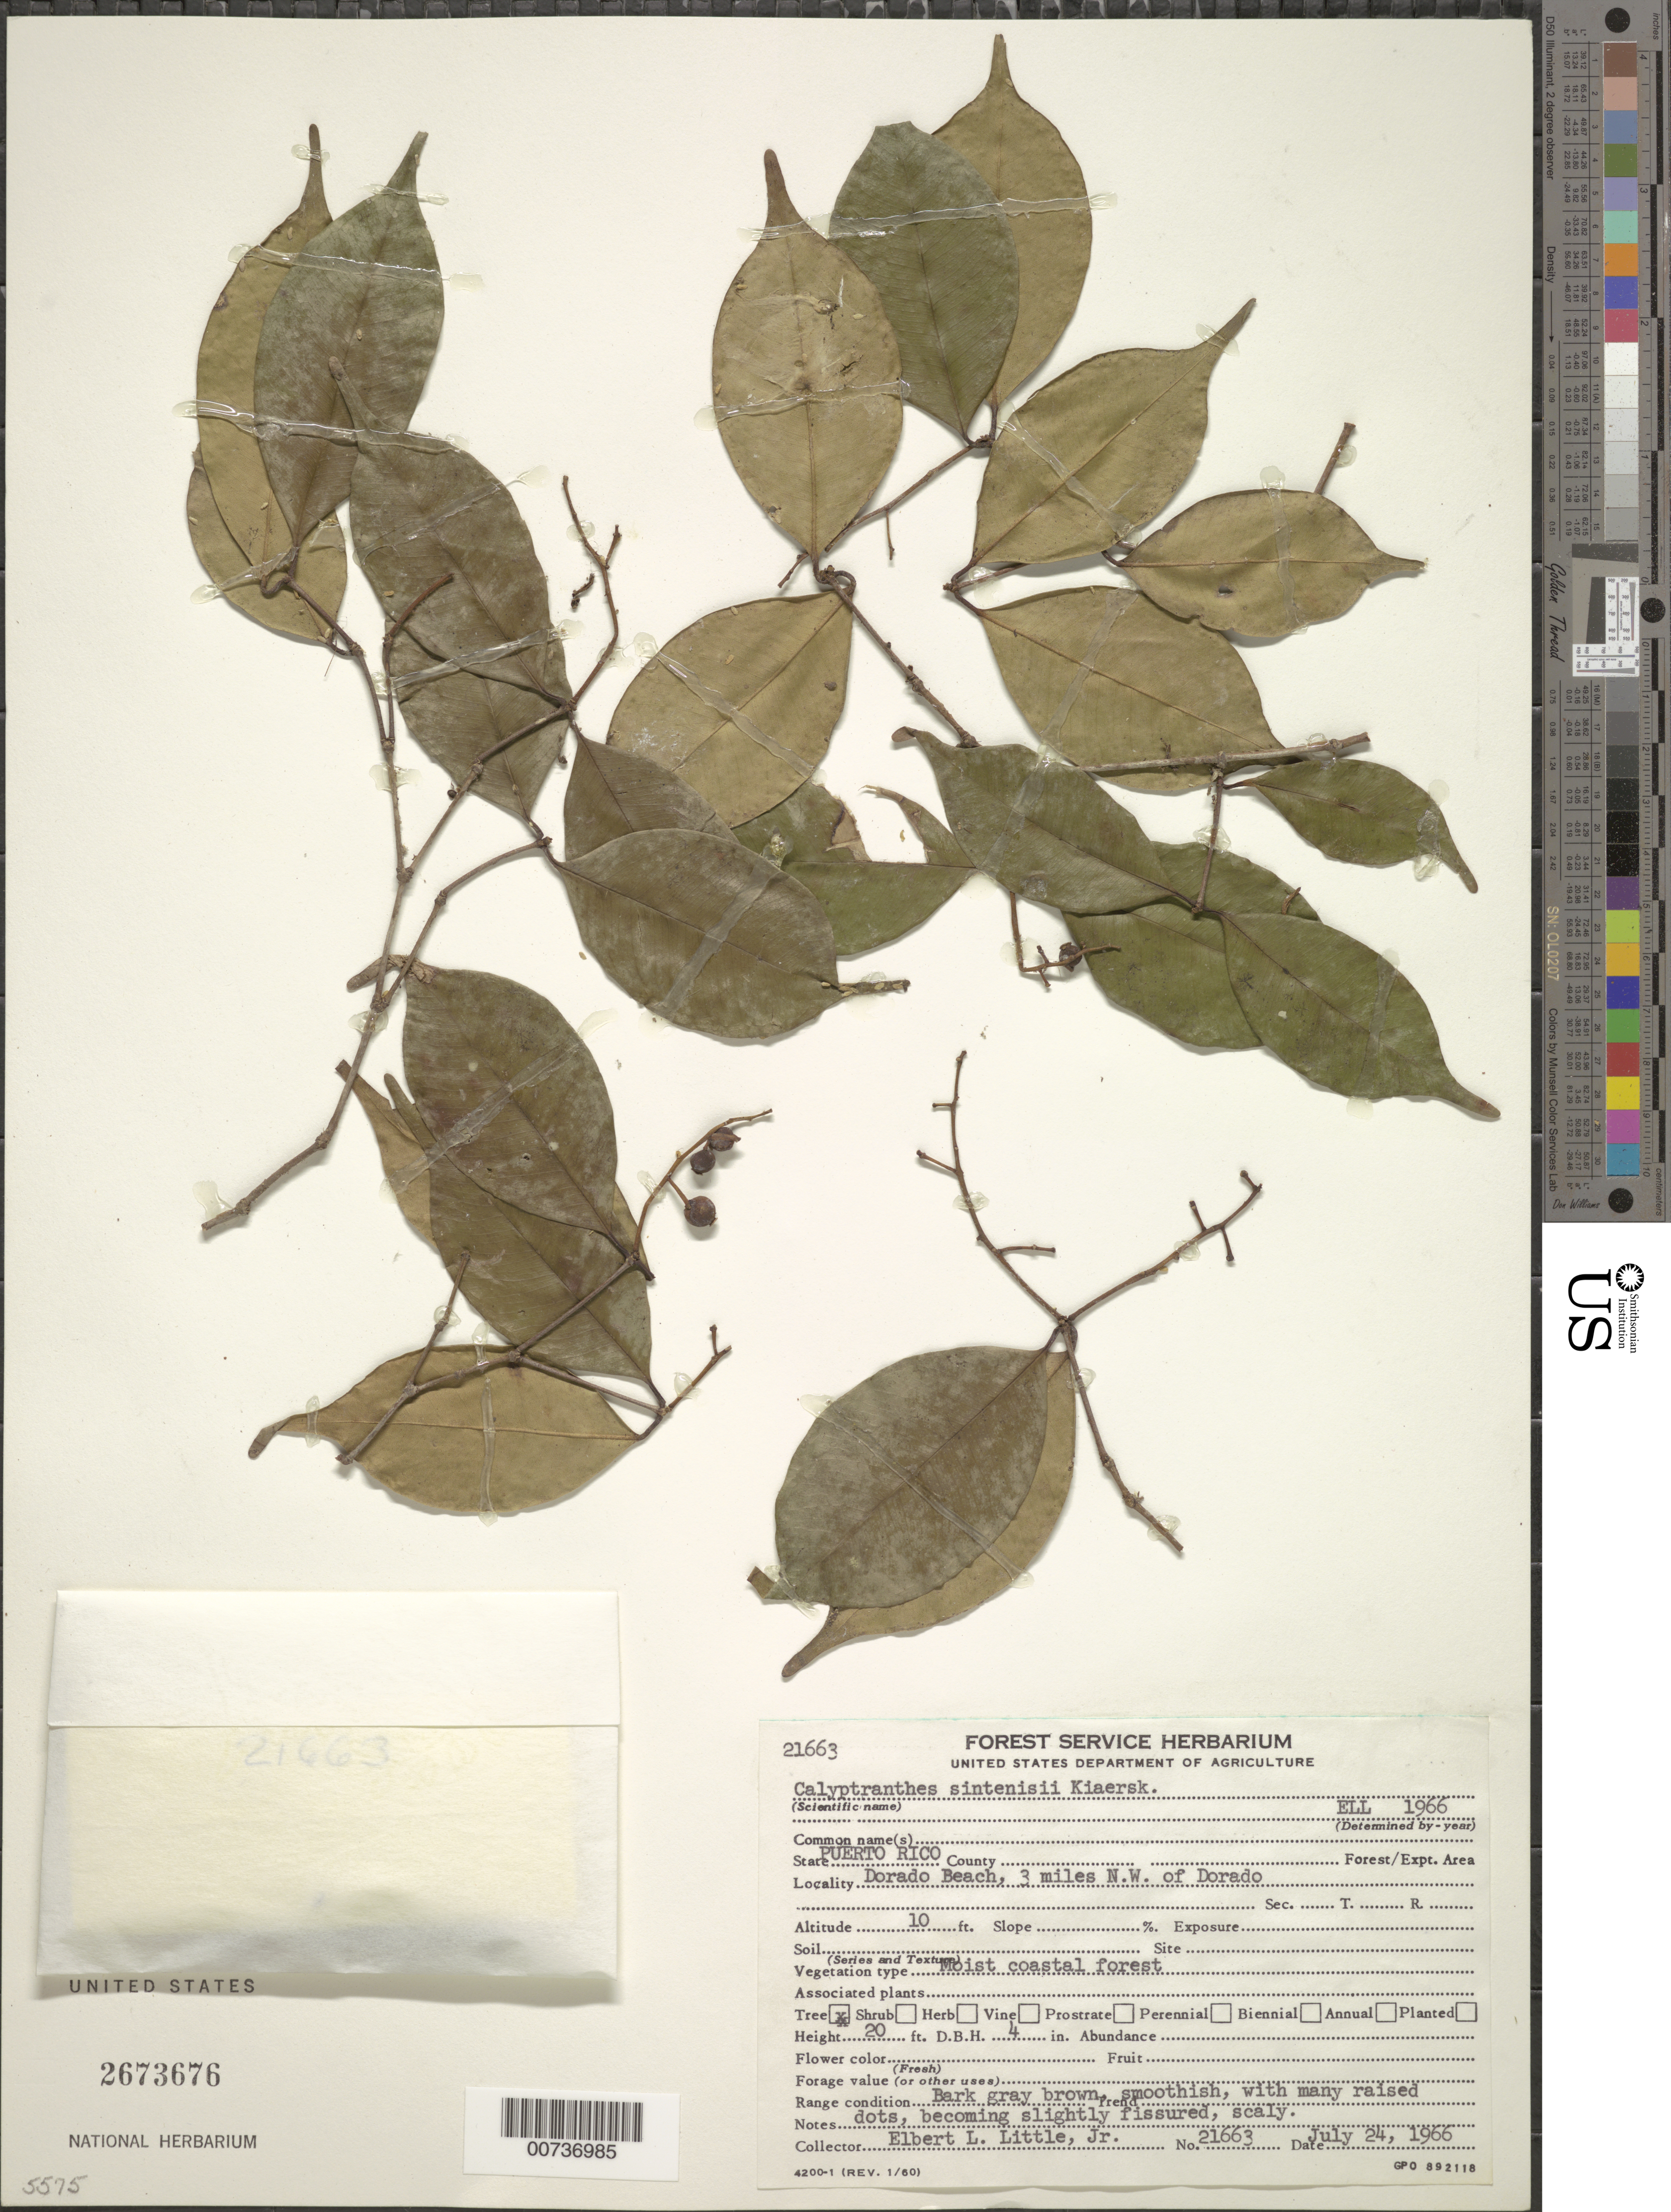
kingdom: Plantae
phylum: Tracheophyta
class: Magnoliopsida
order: Myrtales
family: Myrtaceae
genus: Myrcia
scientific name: Myrcia neosintenisii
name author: K. Campbell & Peguero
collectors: E. L. Little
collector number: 21663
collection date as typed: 24 Jul 1966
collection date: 1966-07-24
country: Puerto Rico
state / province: Dorado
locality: Dorado Beach, 3 miles NW of Dorado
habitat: Moist coastal forest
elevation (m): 3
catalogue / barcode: US 2673676